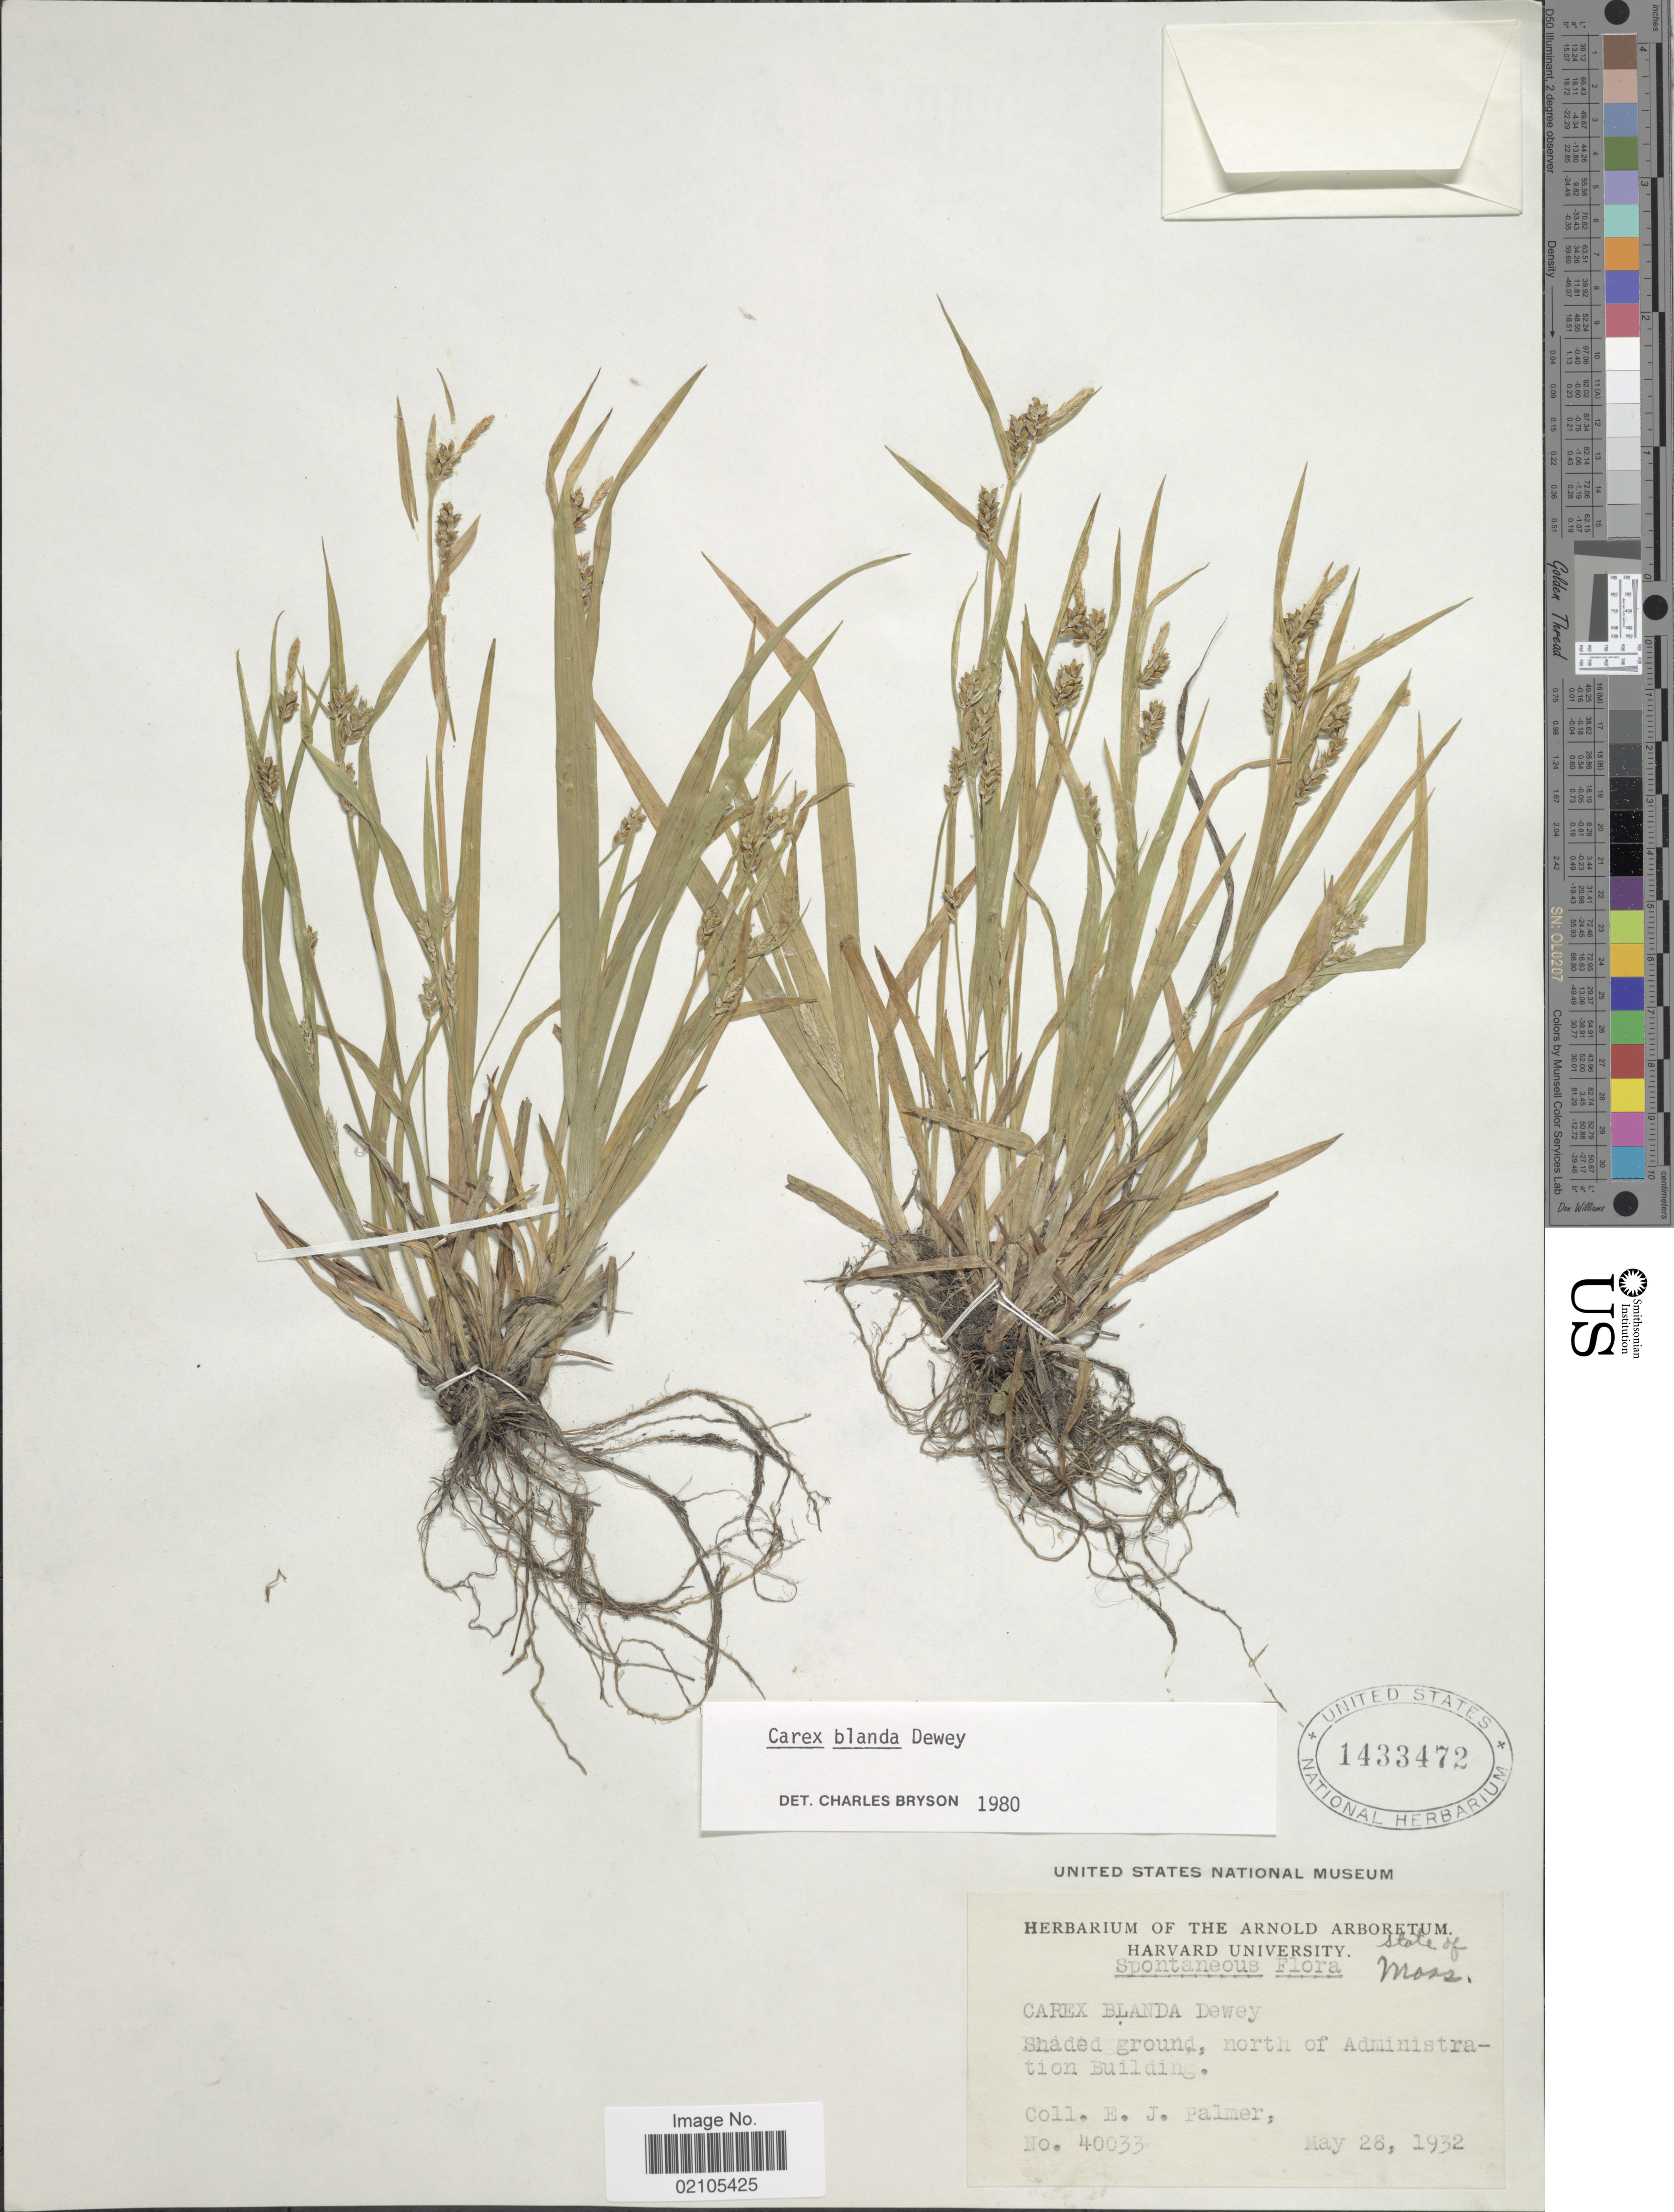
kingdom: Plantae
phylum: Tracheophyta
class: Liliopsida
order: Poales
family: Cyperaceae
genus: Carex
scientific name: Carex blanda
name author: Dewey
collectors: E. J. Palmer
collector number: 40033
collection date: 1932-05-28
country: United States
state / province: Massachusetts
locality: Spontaneous. Shaded ground, north of Administration Building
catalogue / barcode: US 1433472